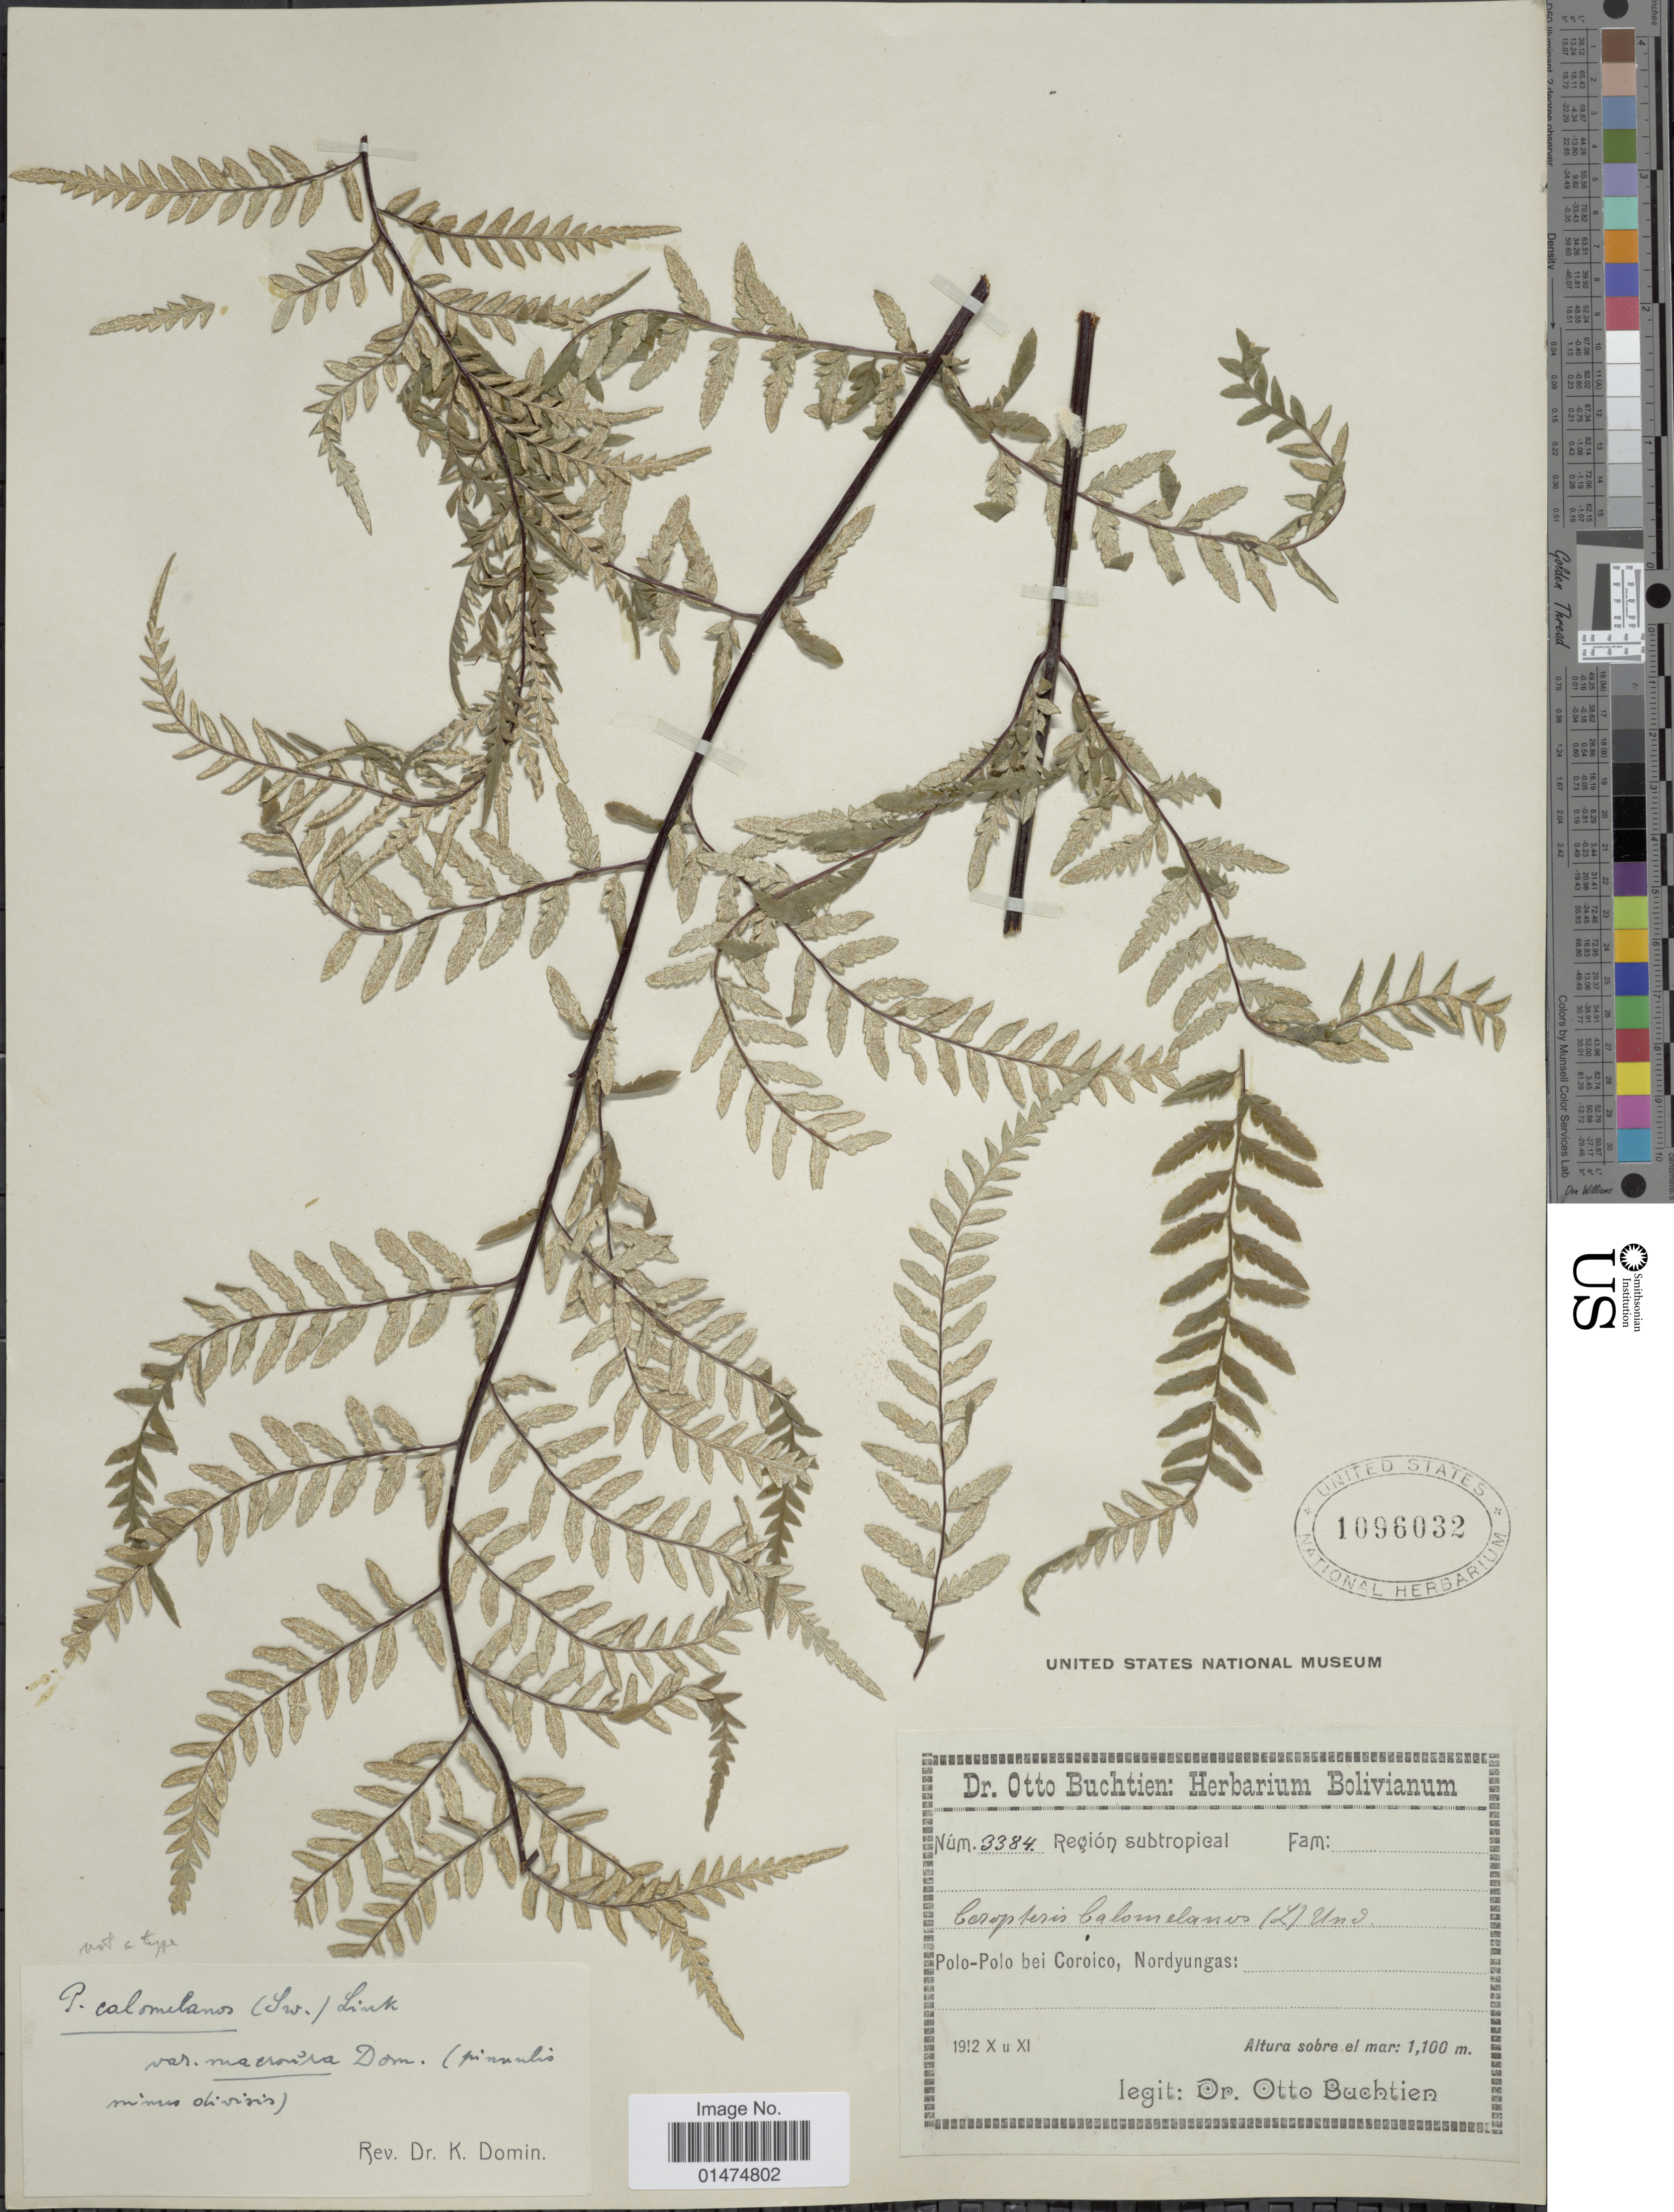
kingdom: Plantae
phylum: Tracheophyta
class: Polypodiopsida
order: Polypodiales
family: Pteridaceae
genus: Pityrogramma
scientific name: Pityrogramma calomelanos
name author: (L.) Link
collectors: O. Buchtien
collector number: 3384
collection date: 1912-10-11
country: Bolivia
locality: Polo-Polo bei Coroico, Nordyungas.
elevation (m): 1100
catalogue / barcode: US 1096032